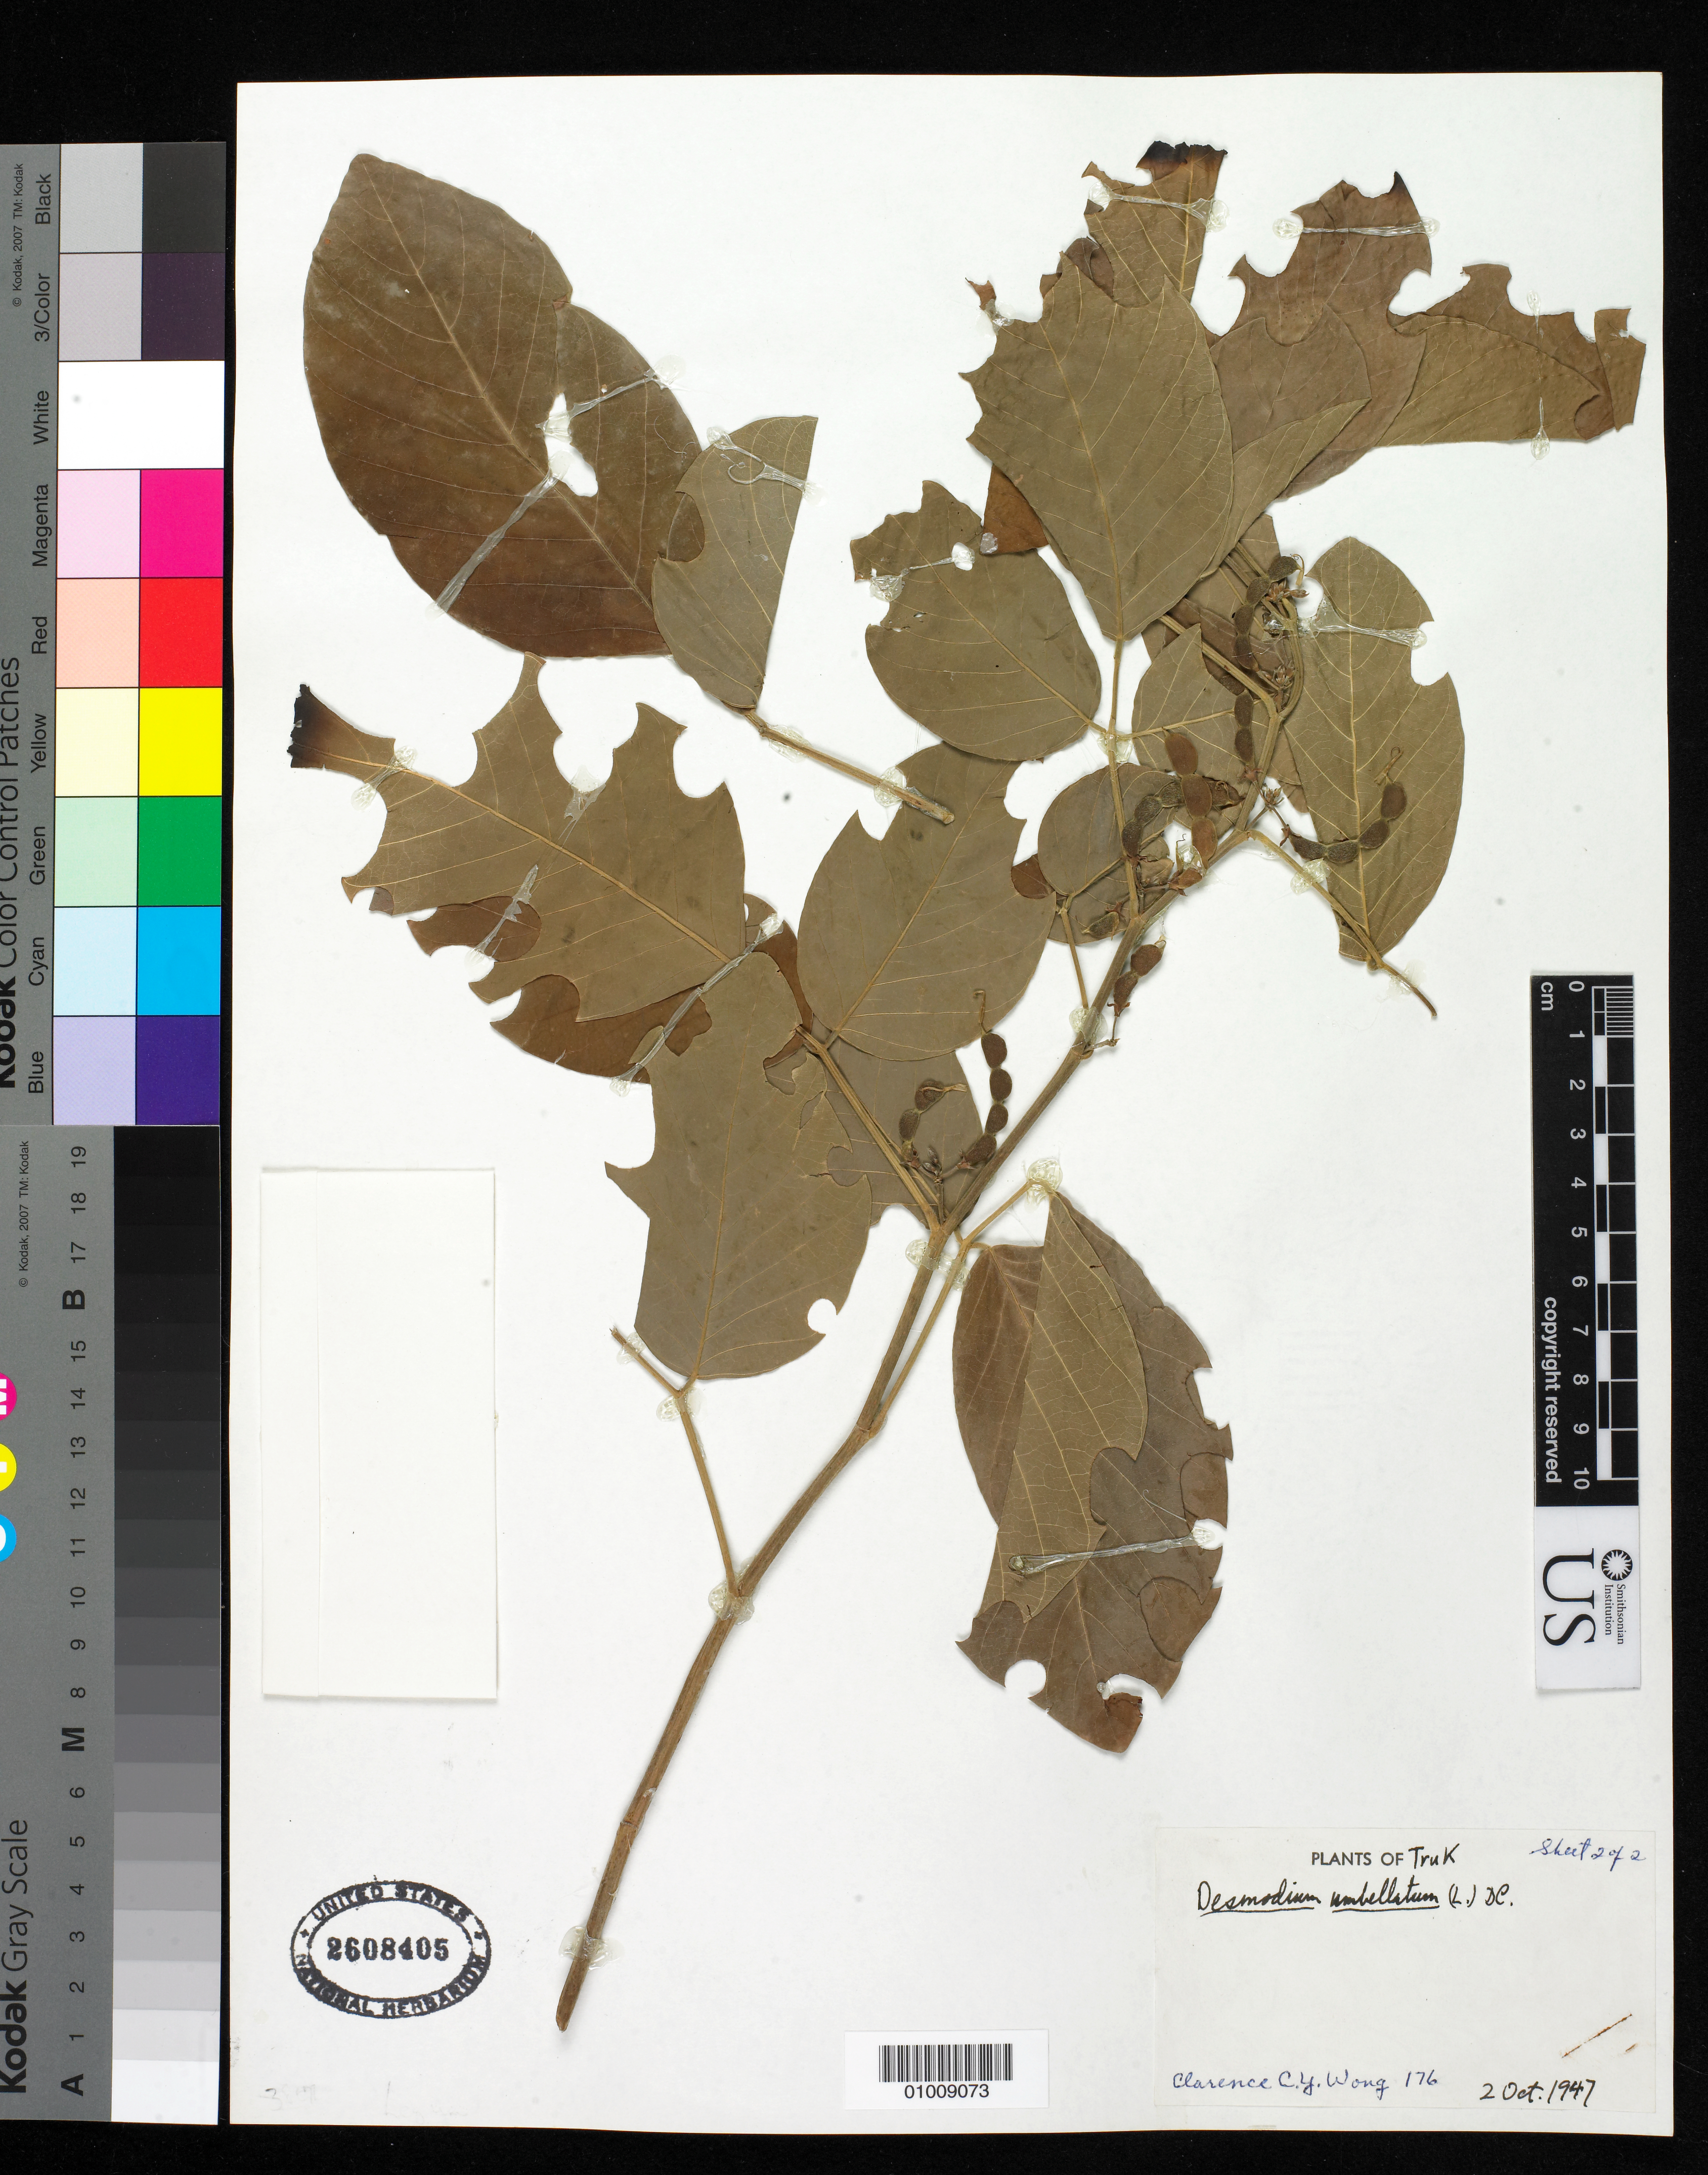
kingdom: Plantae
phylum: Tracheophyta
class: Magnoliopsida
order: Fabales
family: Fabaceae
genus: Dendrolobium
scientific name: Dendrolobium umbellatum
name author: (L.) Benth.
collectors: C. Wong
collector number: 176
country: Micronesia, Federated States of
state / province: Truk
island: Truk (Chuuk) Is.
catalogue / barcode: US 2608405